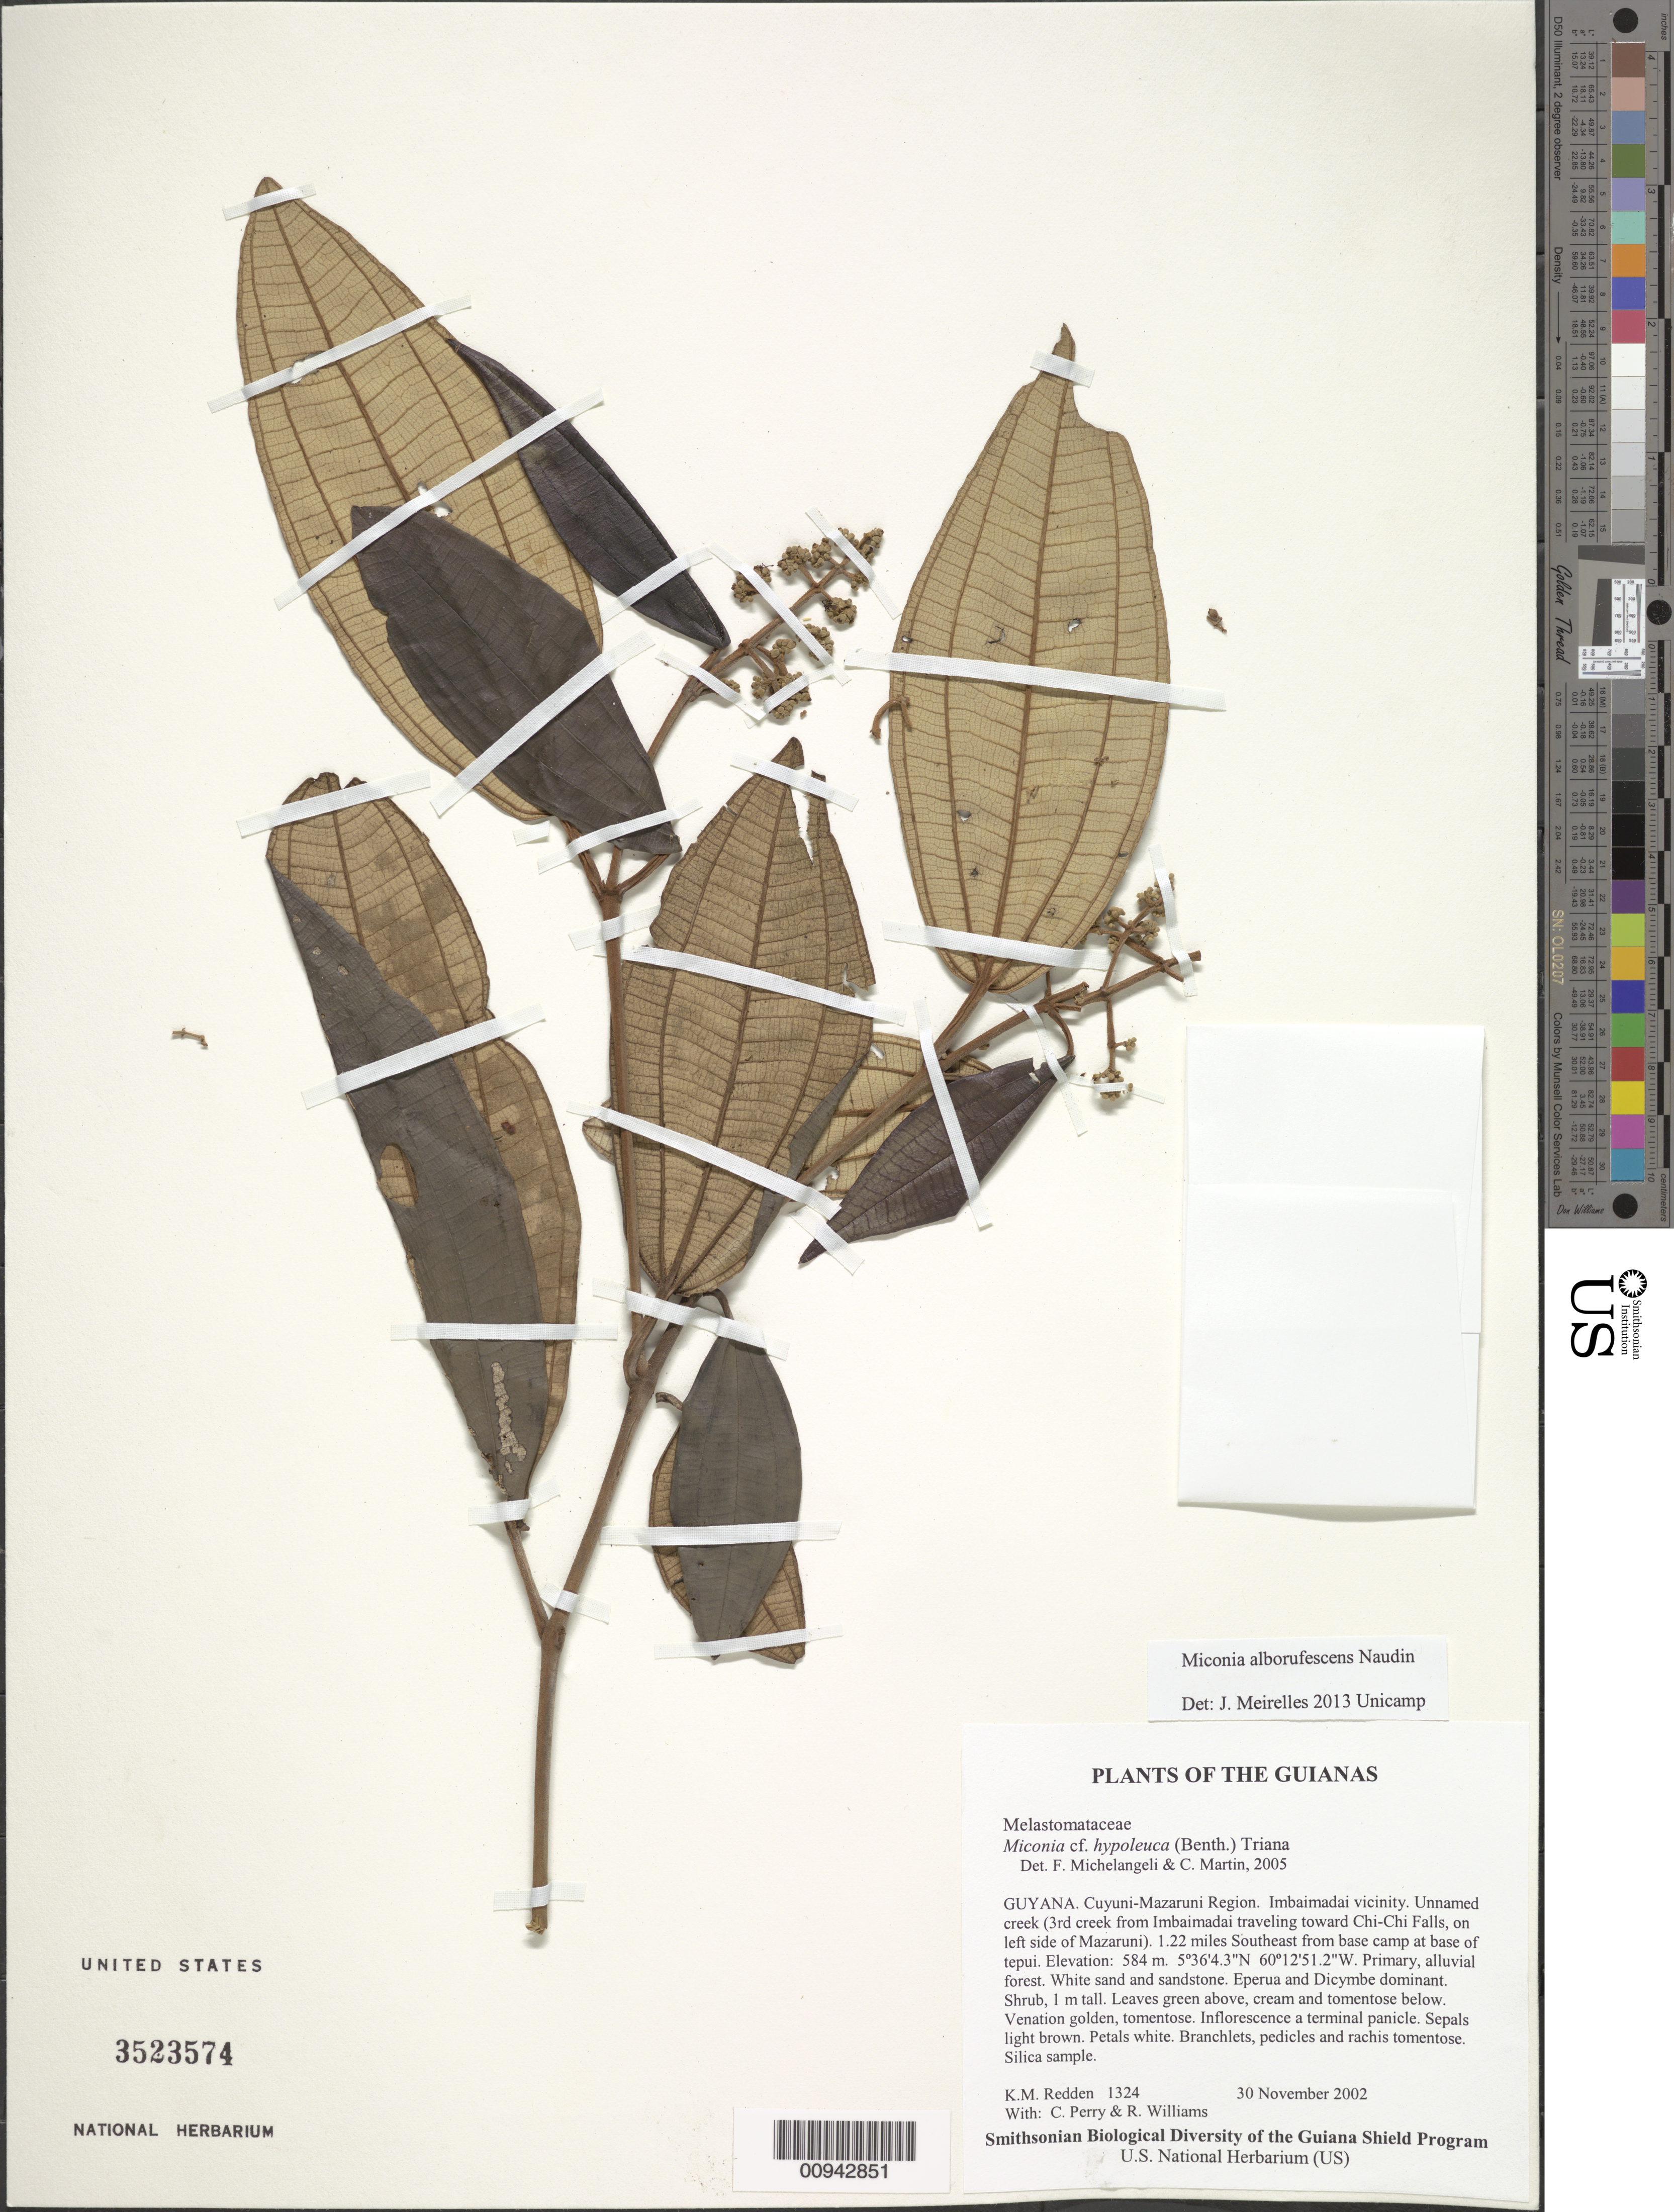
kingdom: Plantae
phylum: Tracheophyta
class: Magnoliopsida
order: Myrtales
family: Melastomataceae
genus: Miconia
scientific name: Miconia hypoleuca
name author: (Benth.) Triana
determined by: Michelangeli, F. A.; Martin, C.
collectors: K. M. Redden, C. Perry & R. Williams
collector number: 1324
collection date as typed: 30 November 2002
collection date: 2002-11-30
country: Guyana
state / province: Cuyuni-Mazaruni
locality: Imbaimadai vicinity. Unnamed creek (3rd creek from Imbaimadai traveling toward Chi-Chi Falls, on left side of Mazaruni). 1.22 miles Southeast from base camp at base of tepui.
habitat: Primary, alluvial forest. White sand and sandstone. Eperua and Dicymbe dominant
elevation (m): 584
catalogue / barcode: US 3523574